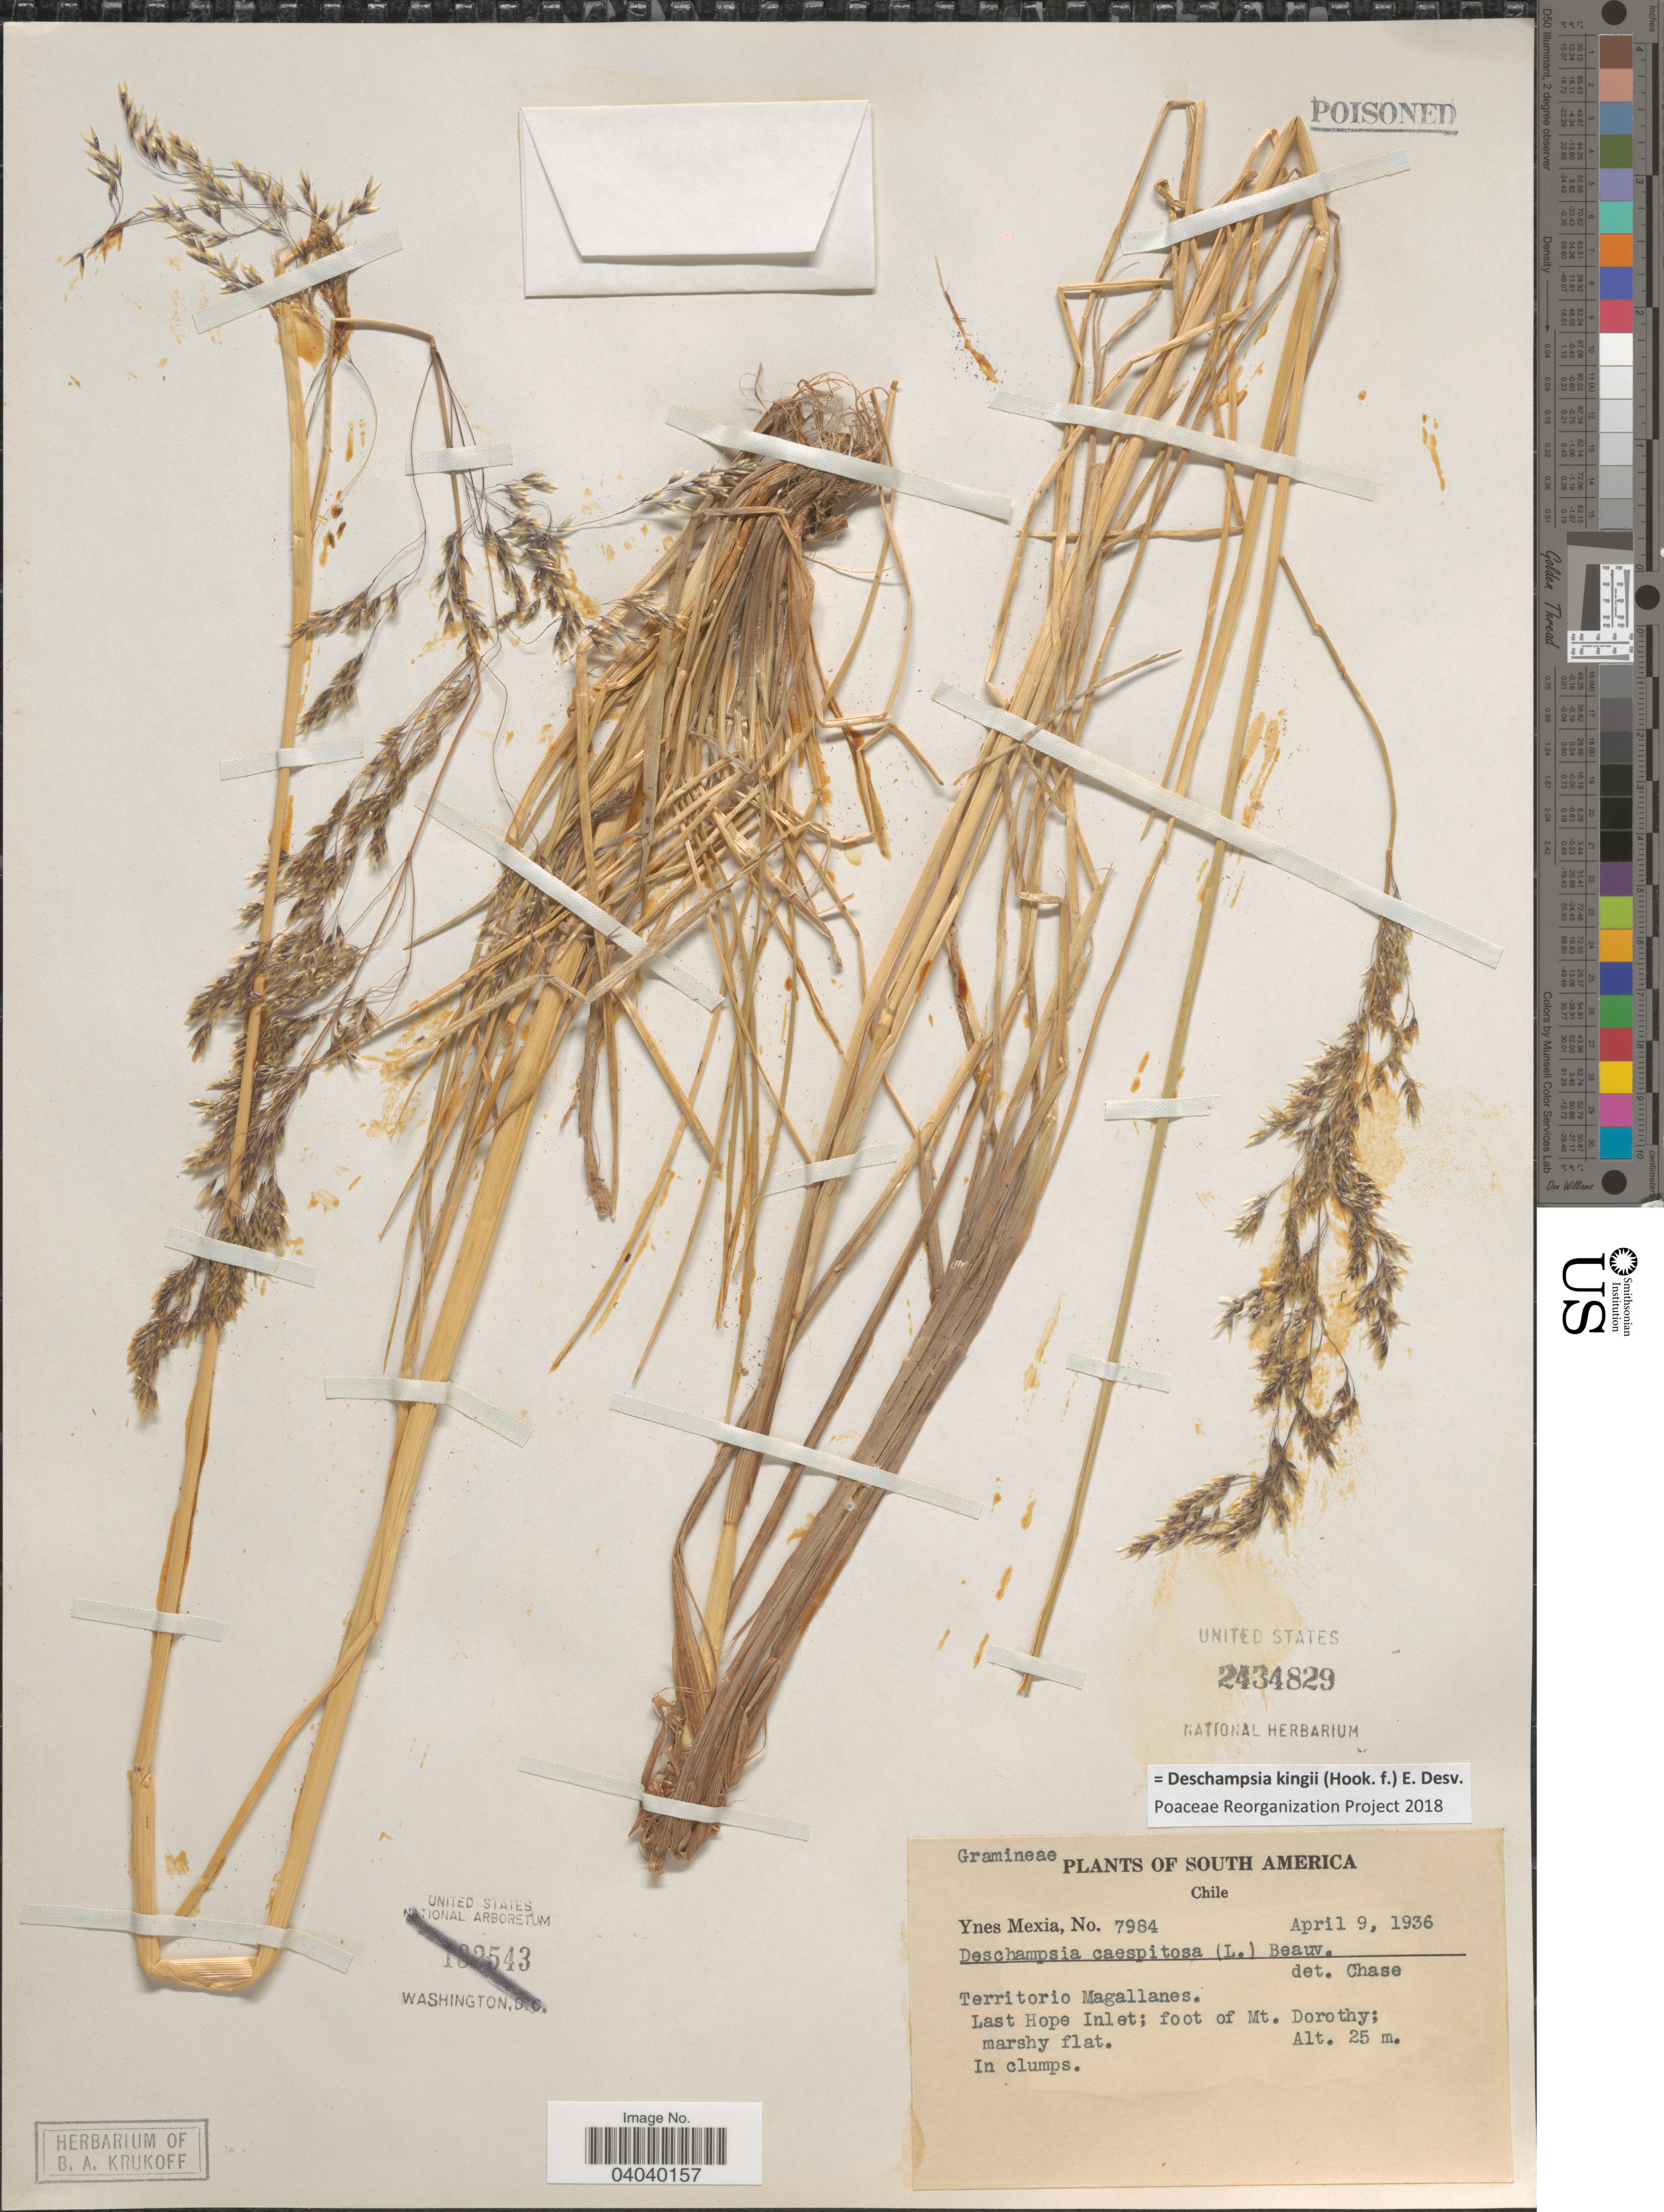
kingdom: Plantae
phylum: Tracheophyta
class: Liliopsida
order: Poales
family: Poaceae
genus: Deschampsia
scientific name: Deschampsia kingii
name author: (Hook. f.) É. Desv.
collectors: Y. Mexia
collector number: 7984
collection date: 1936-04-09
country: Chile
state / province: Magallanes y de la Antártica Chilena (XII)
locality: Territorio Magallanes. Last Hope Inlet, foot of Mt. Dorothy.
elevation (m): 25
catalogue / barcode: US 2434829